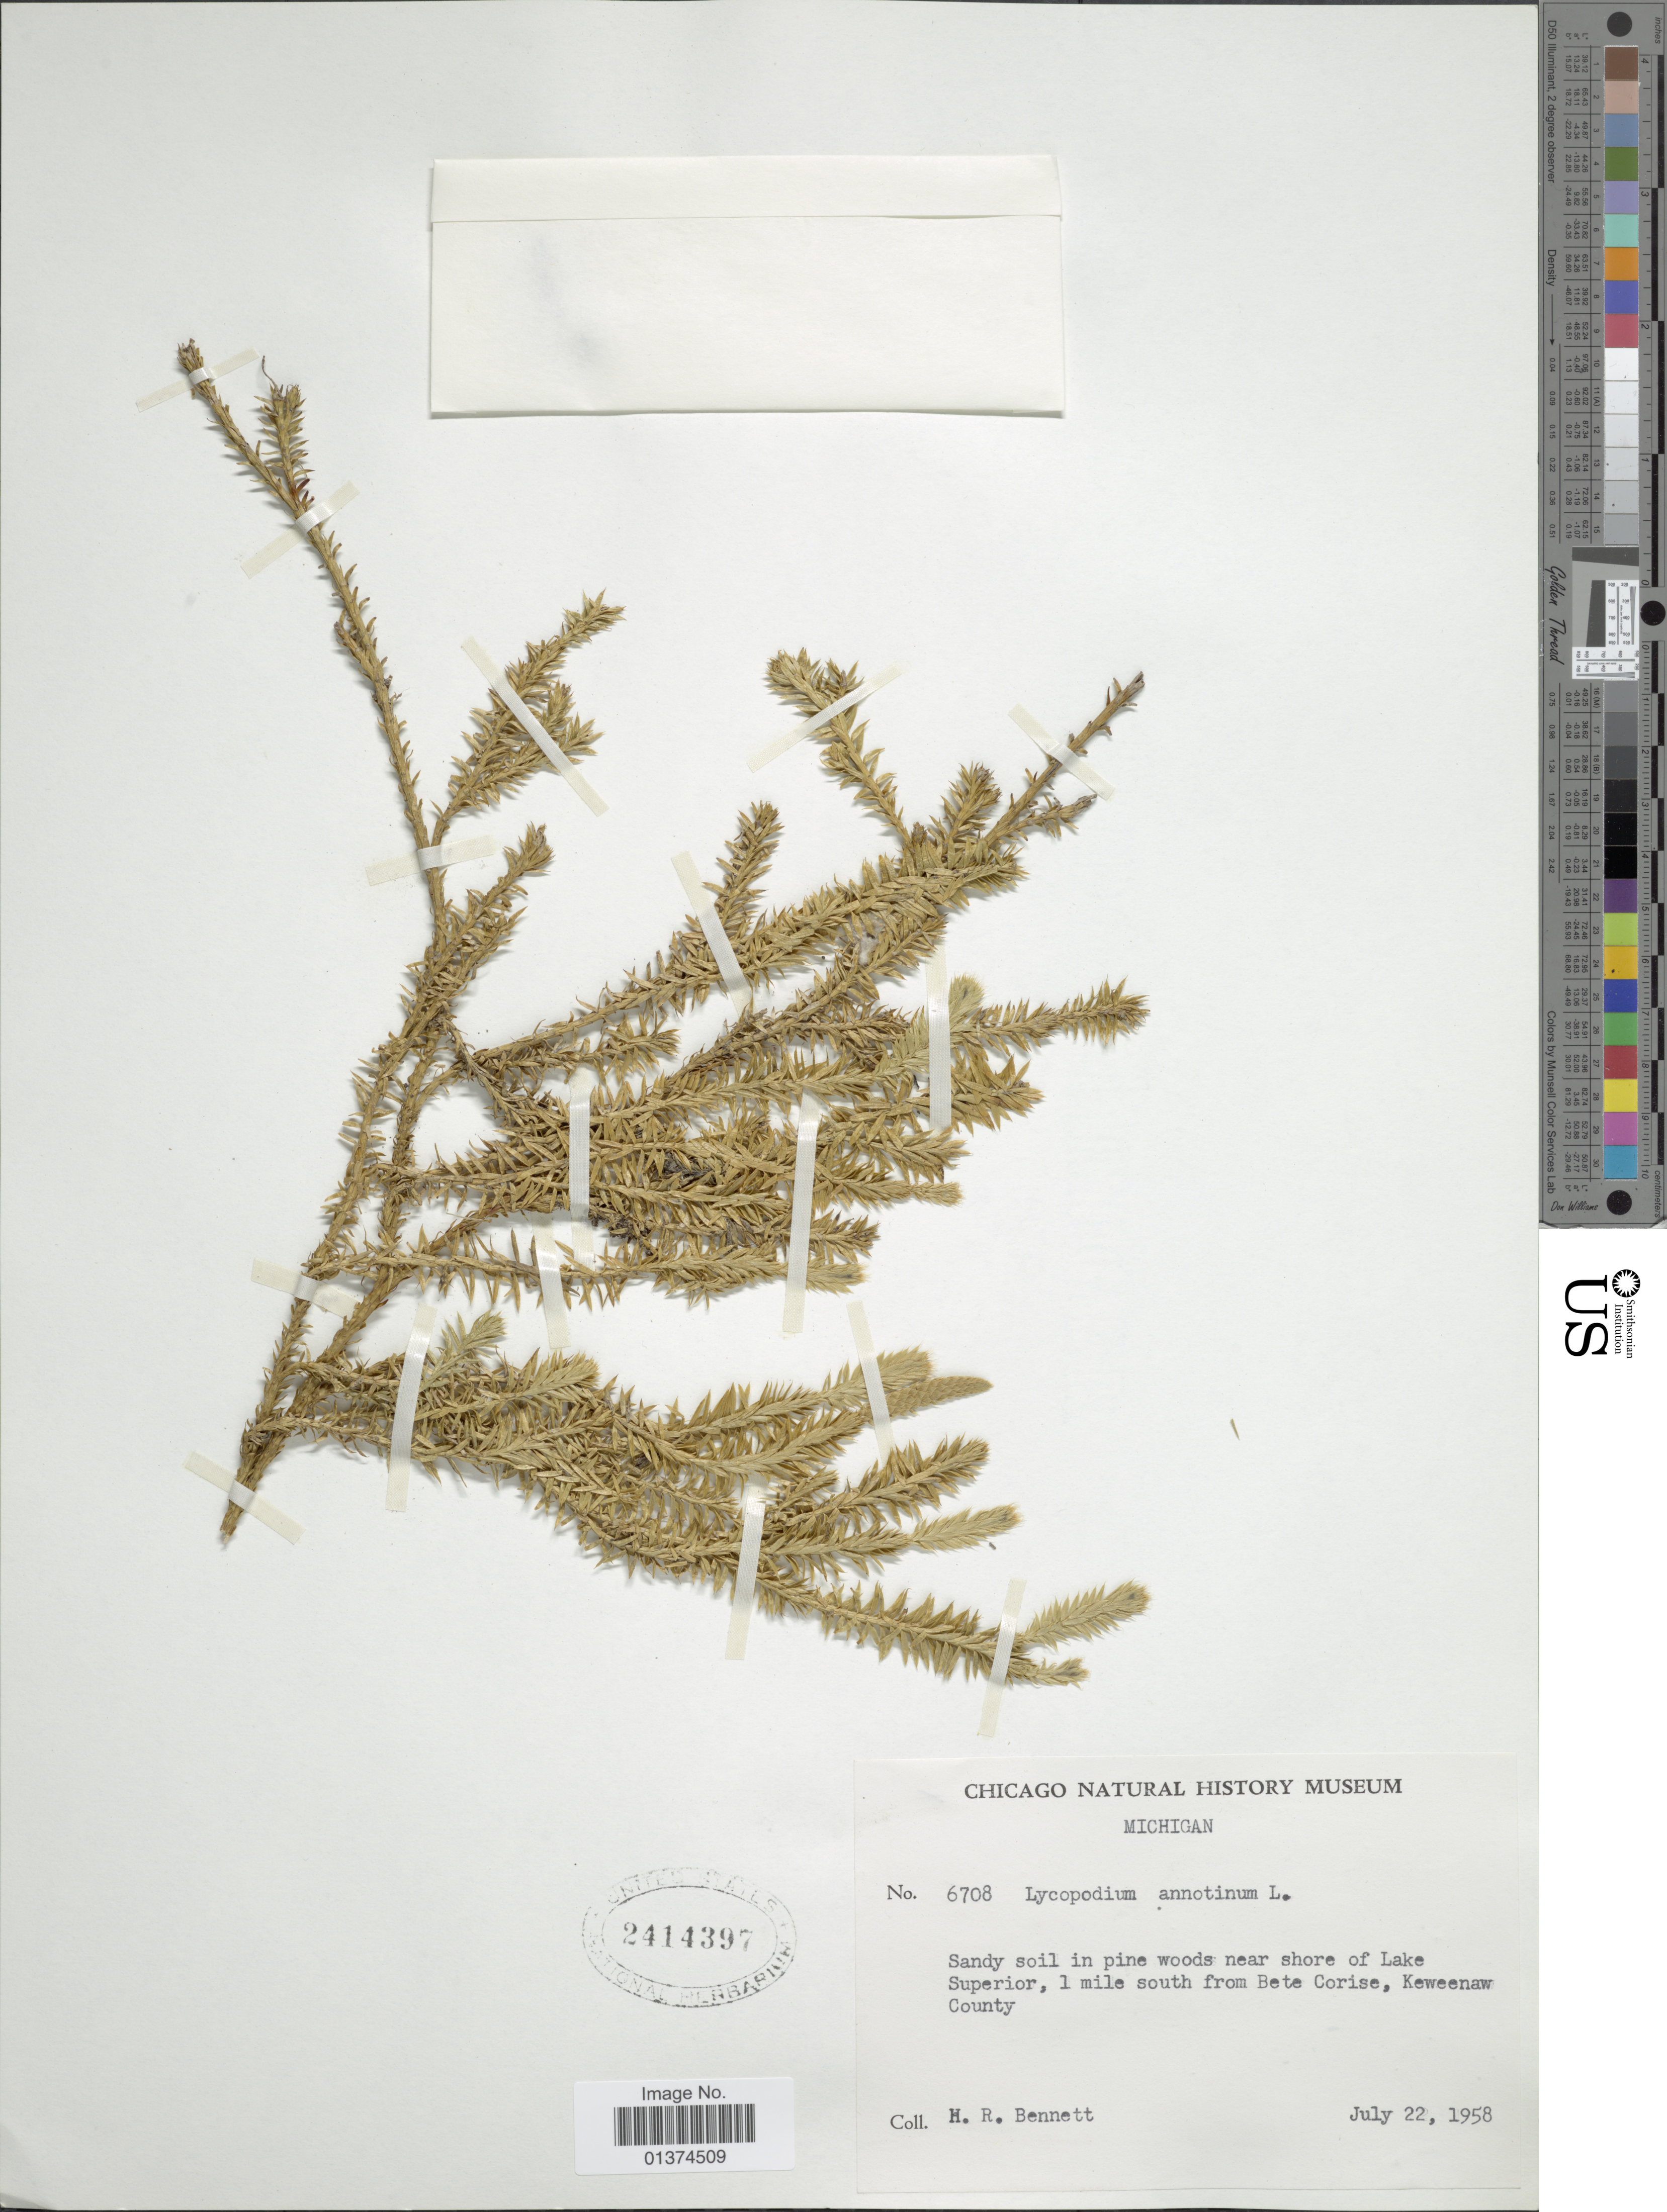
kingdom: Plantae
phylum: Tracheophyta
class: Lycopodiopsida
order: Lycopodiales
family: Lycopodiaceae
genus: Spinulum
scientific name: Spinulum annotinum subsp. annotinum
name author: (L.) A. Haines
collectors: H. R. Bennett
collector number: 6708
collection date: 1958-07-22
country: United States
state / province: Michigan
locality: Sandy soil in pine woods near shore of Lake Superior, 1 mile south from Bete Corise, Keweenaw County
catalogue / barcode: US 2414397